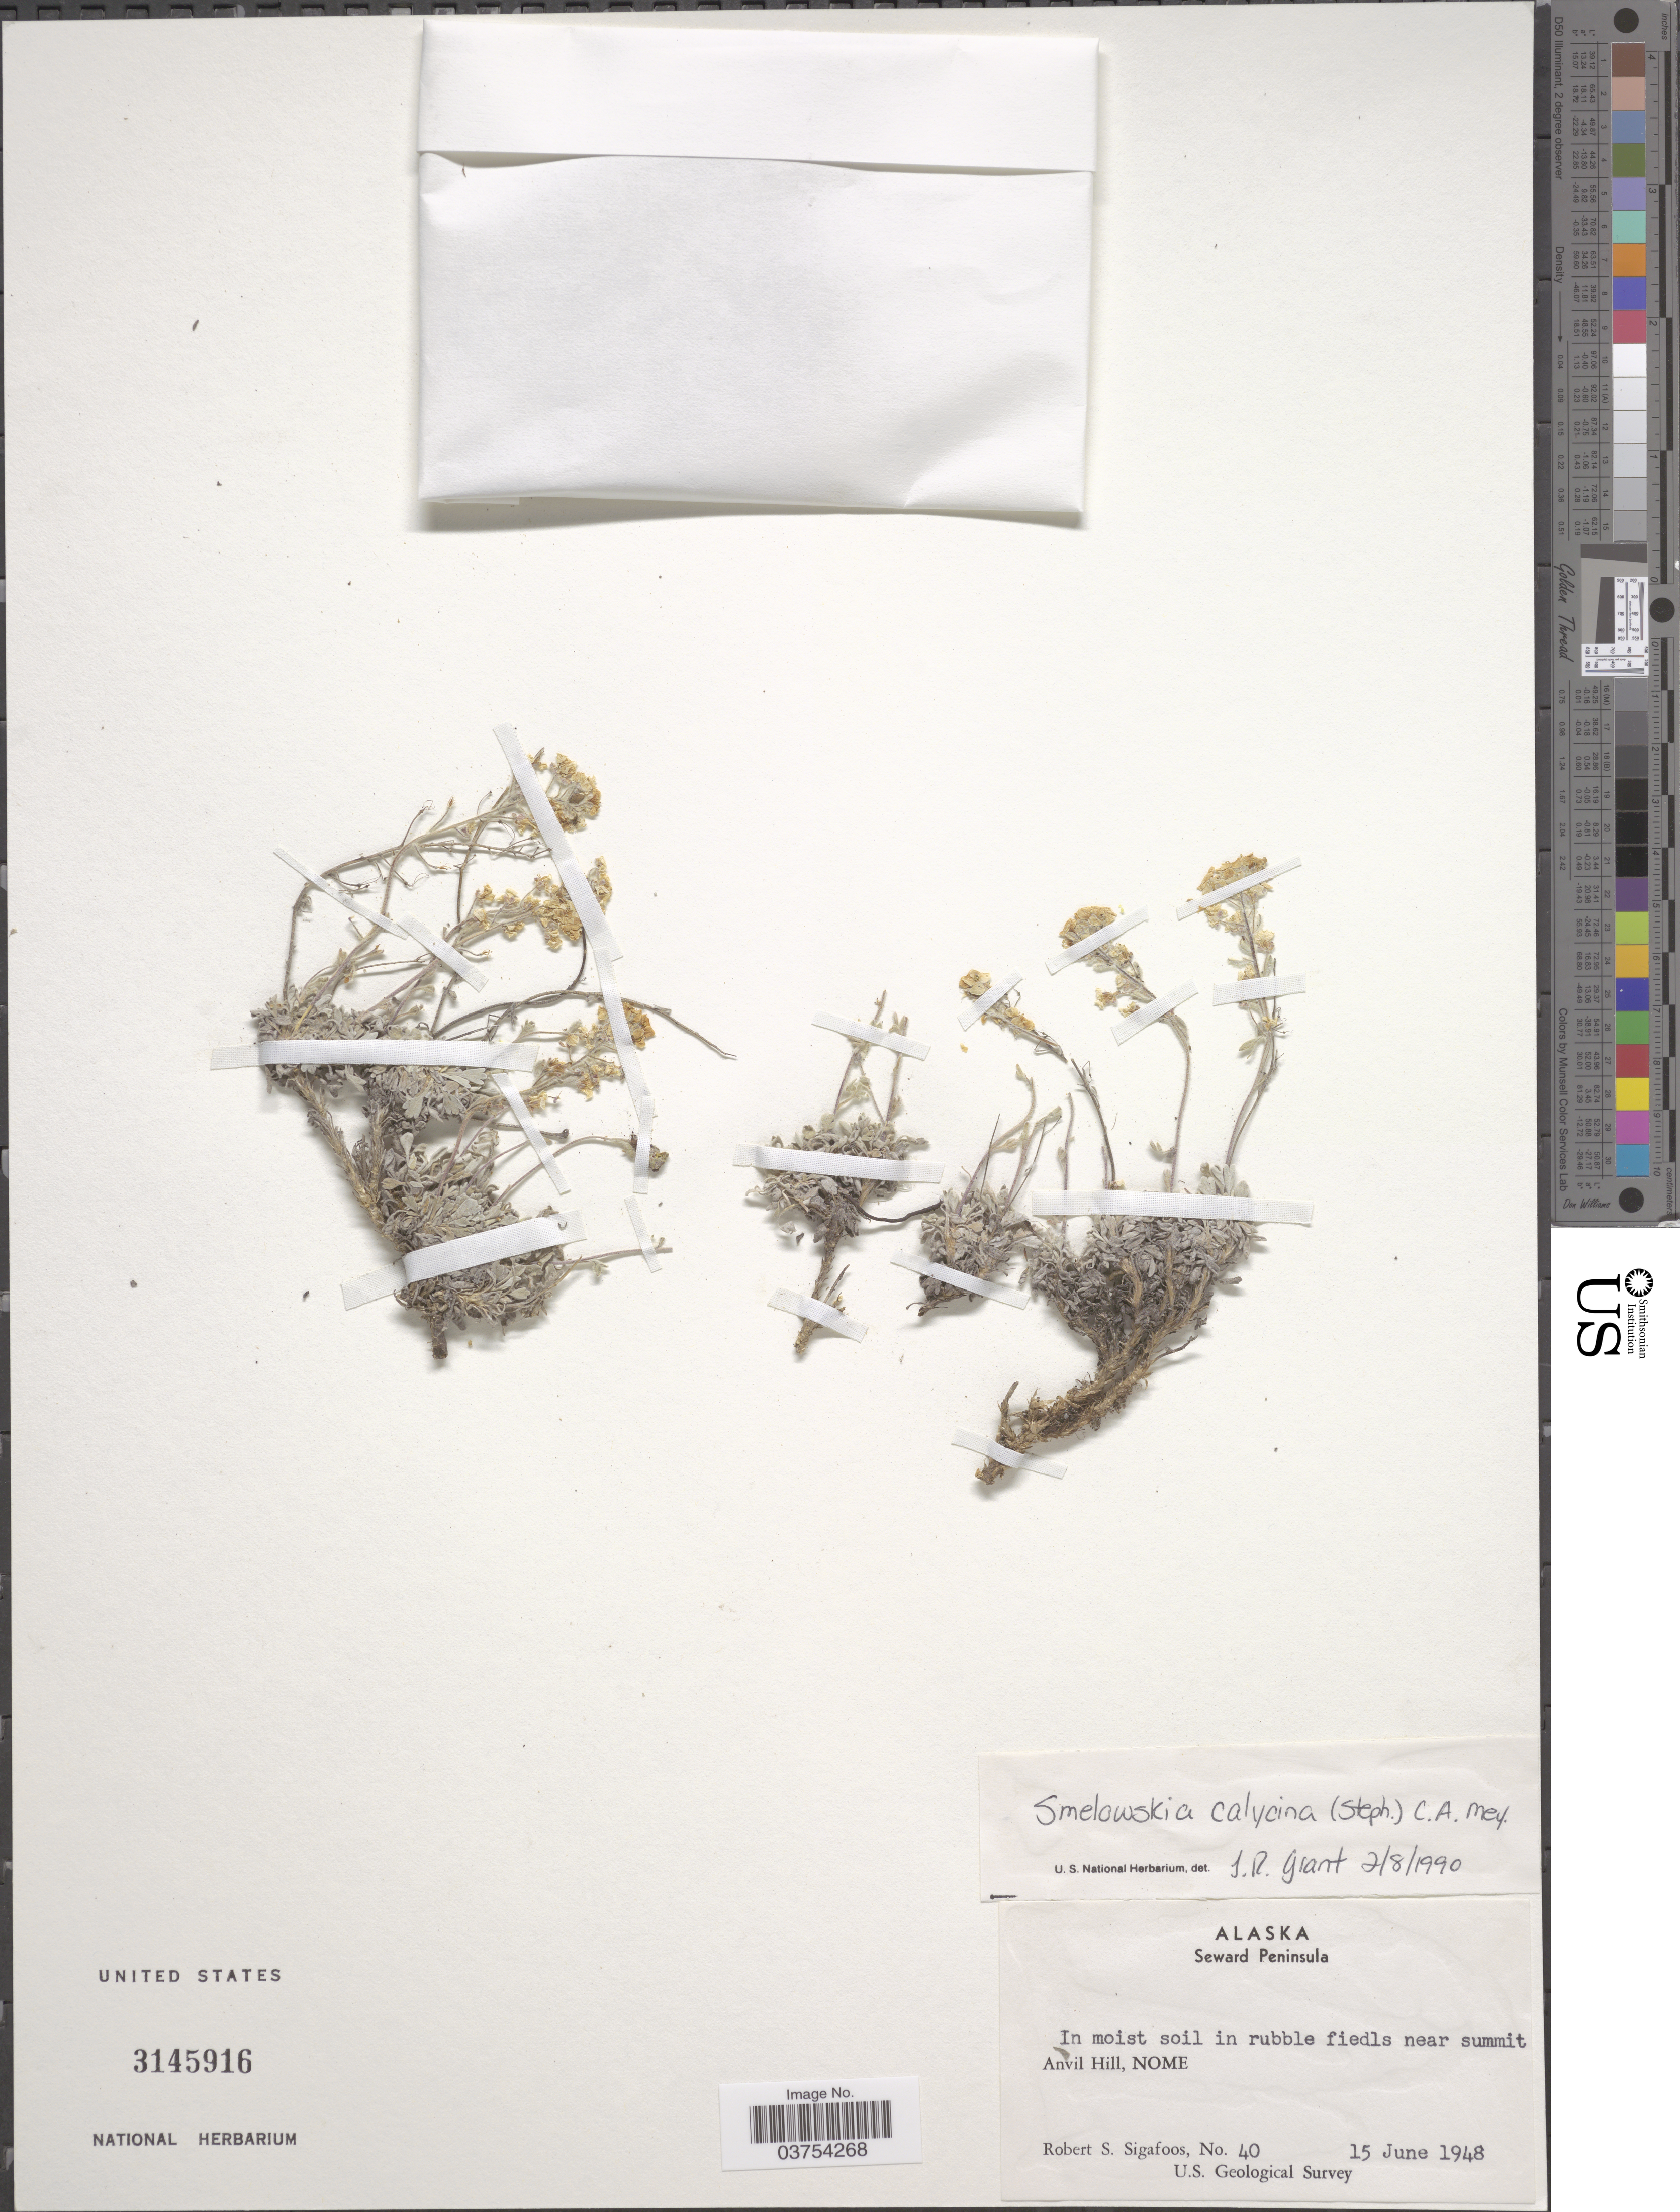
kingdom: Plantae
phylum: Tracheophyta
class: Magnoliopsida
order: Brassicales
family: Brassicaceae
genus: Smelowskia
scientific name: Smelowskia calycina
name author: (Stephan) C.A. Mey.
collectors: R. Sigafoos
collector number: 40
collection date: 1948-06-15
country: United States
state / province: Alaska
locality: Seward Peninsula. Near summit Anvil Hill, Nome.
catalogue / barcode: US 3145916